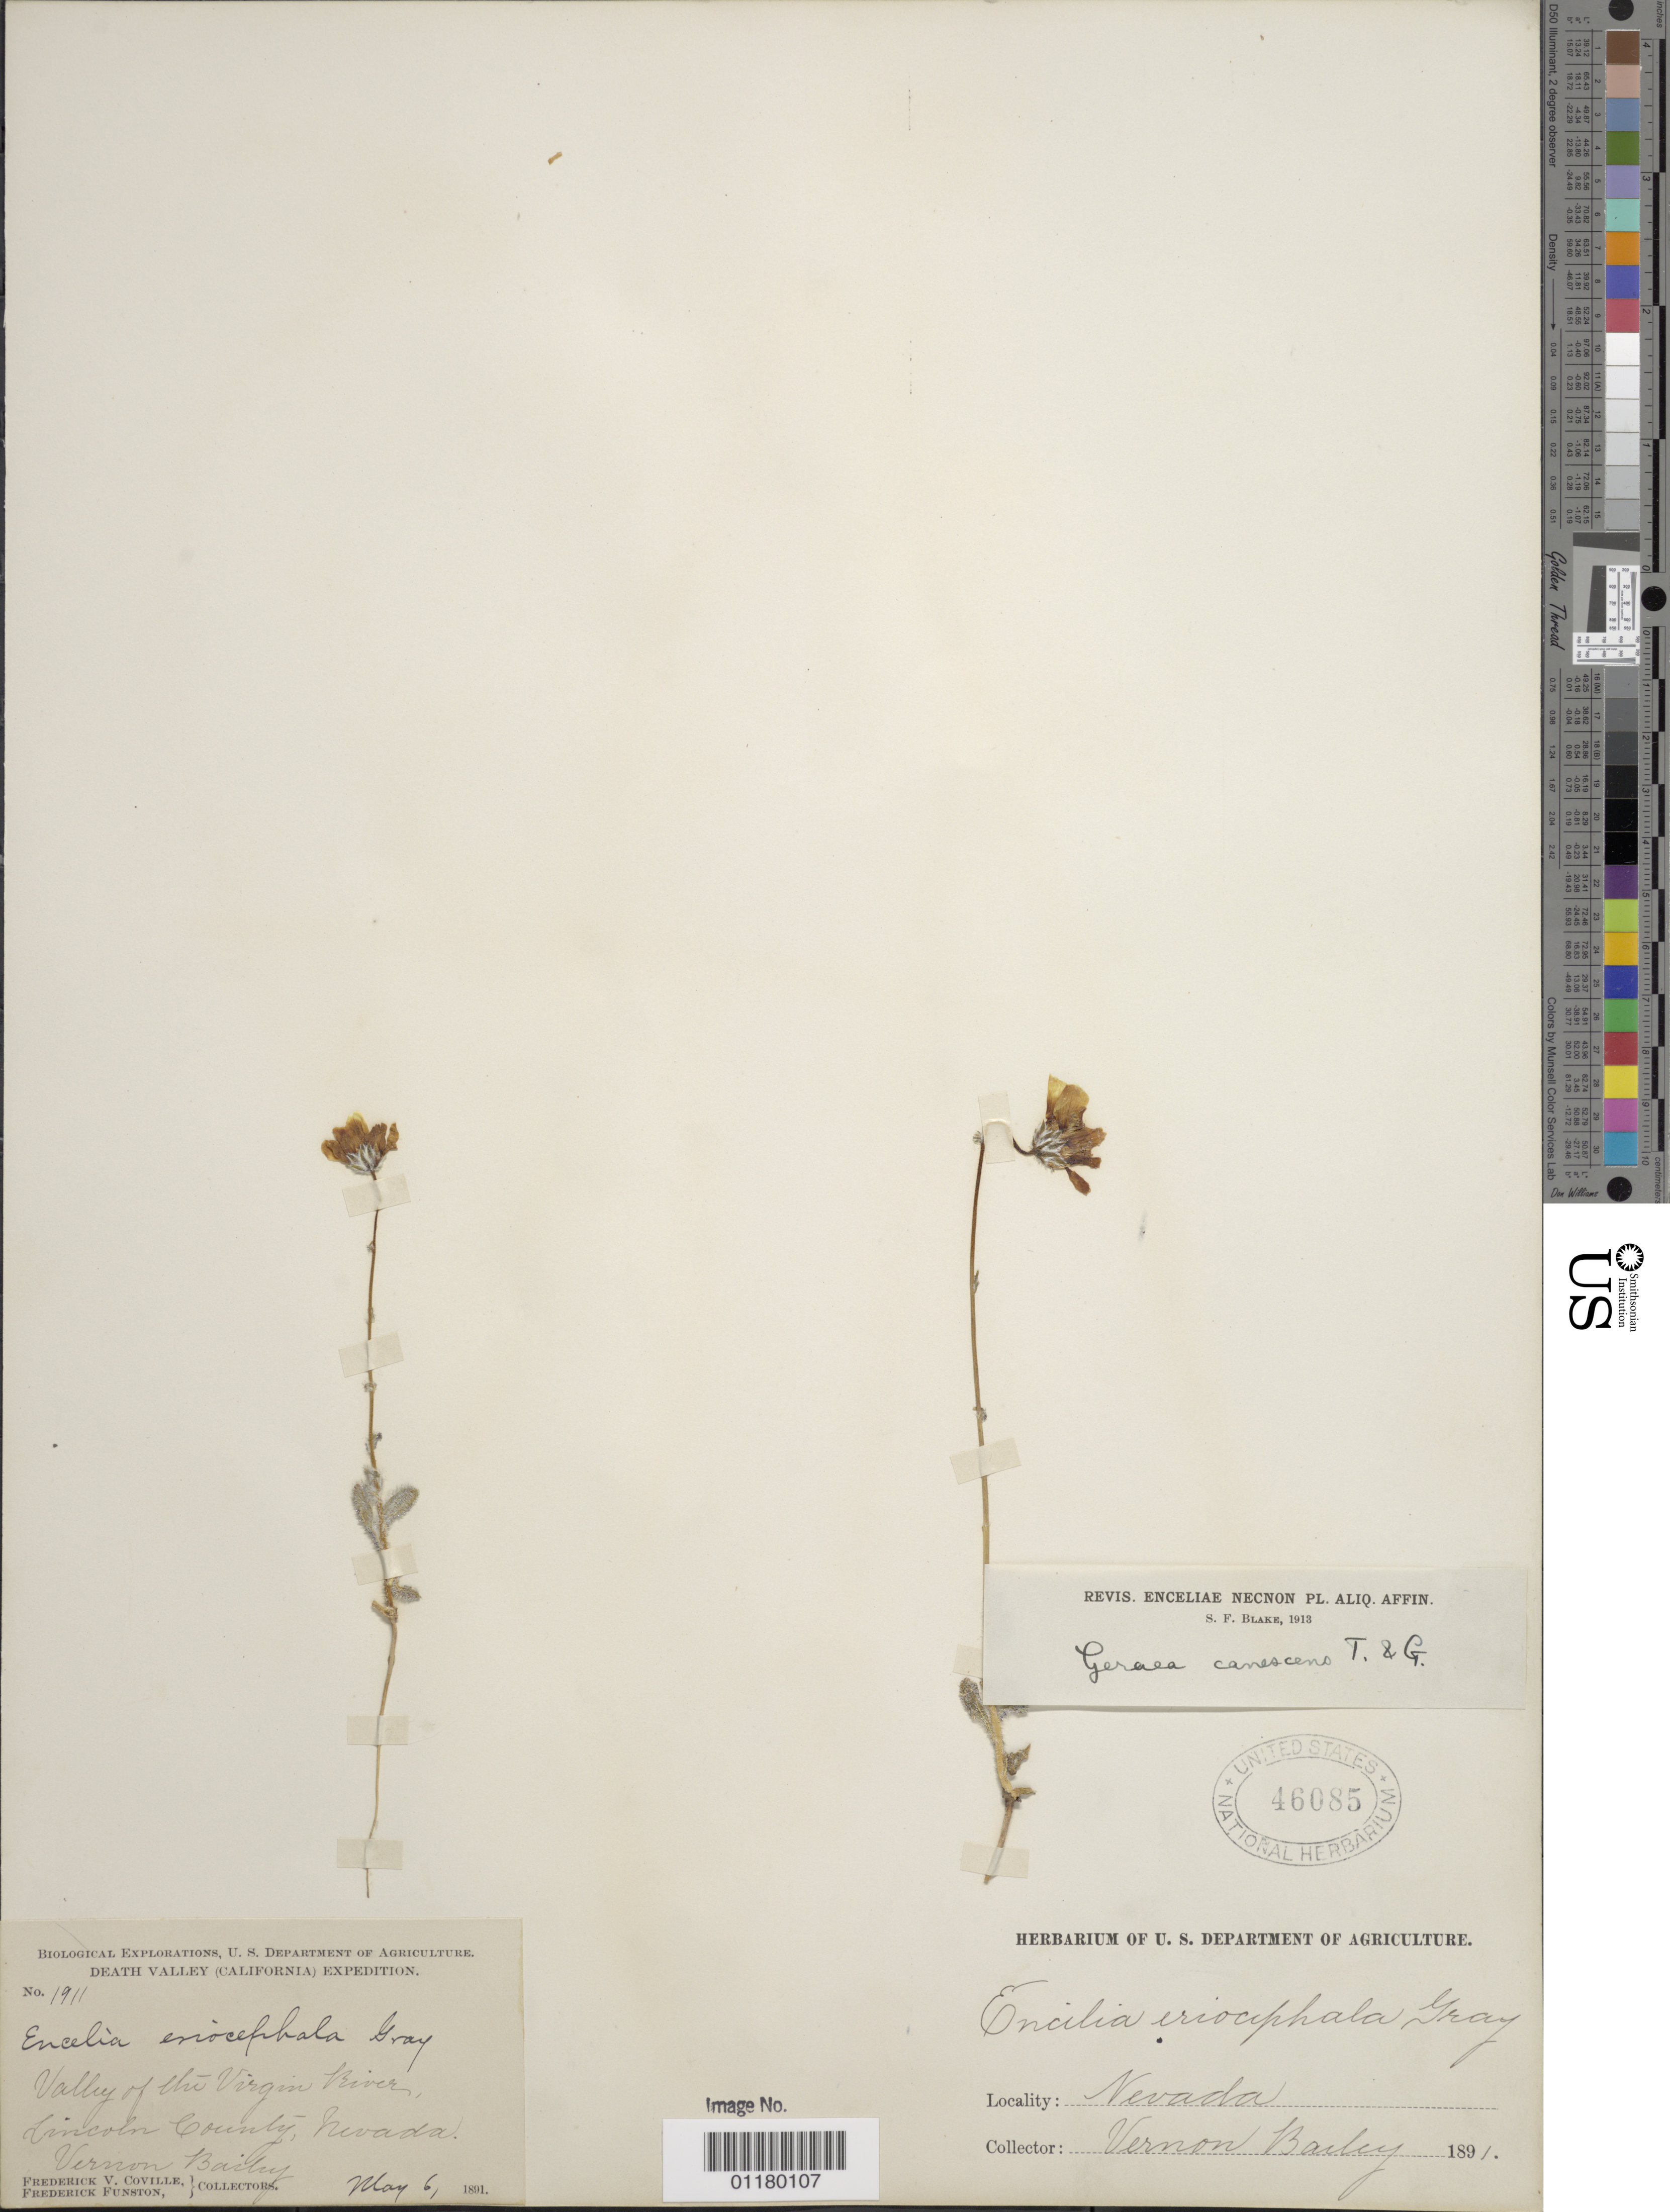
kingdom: Plantae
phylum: Tracheophyta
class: Magnoliopsida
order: Asterales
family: Asteraceae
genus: Geraea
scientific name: Geraea canescens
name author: Torr. & A. Gray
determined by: Blake, Sydney F.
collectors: F. V. Coville & F. Funston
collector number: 1911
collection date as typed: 6 May 1891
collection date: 1891-05-06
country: United States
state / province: Nevada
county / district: Lincoln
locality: Valley of the Virgin River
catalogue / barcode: US 46085